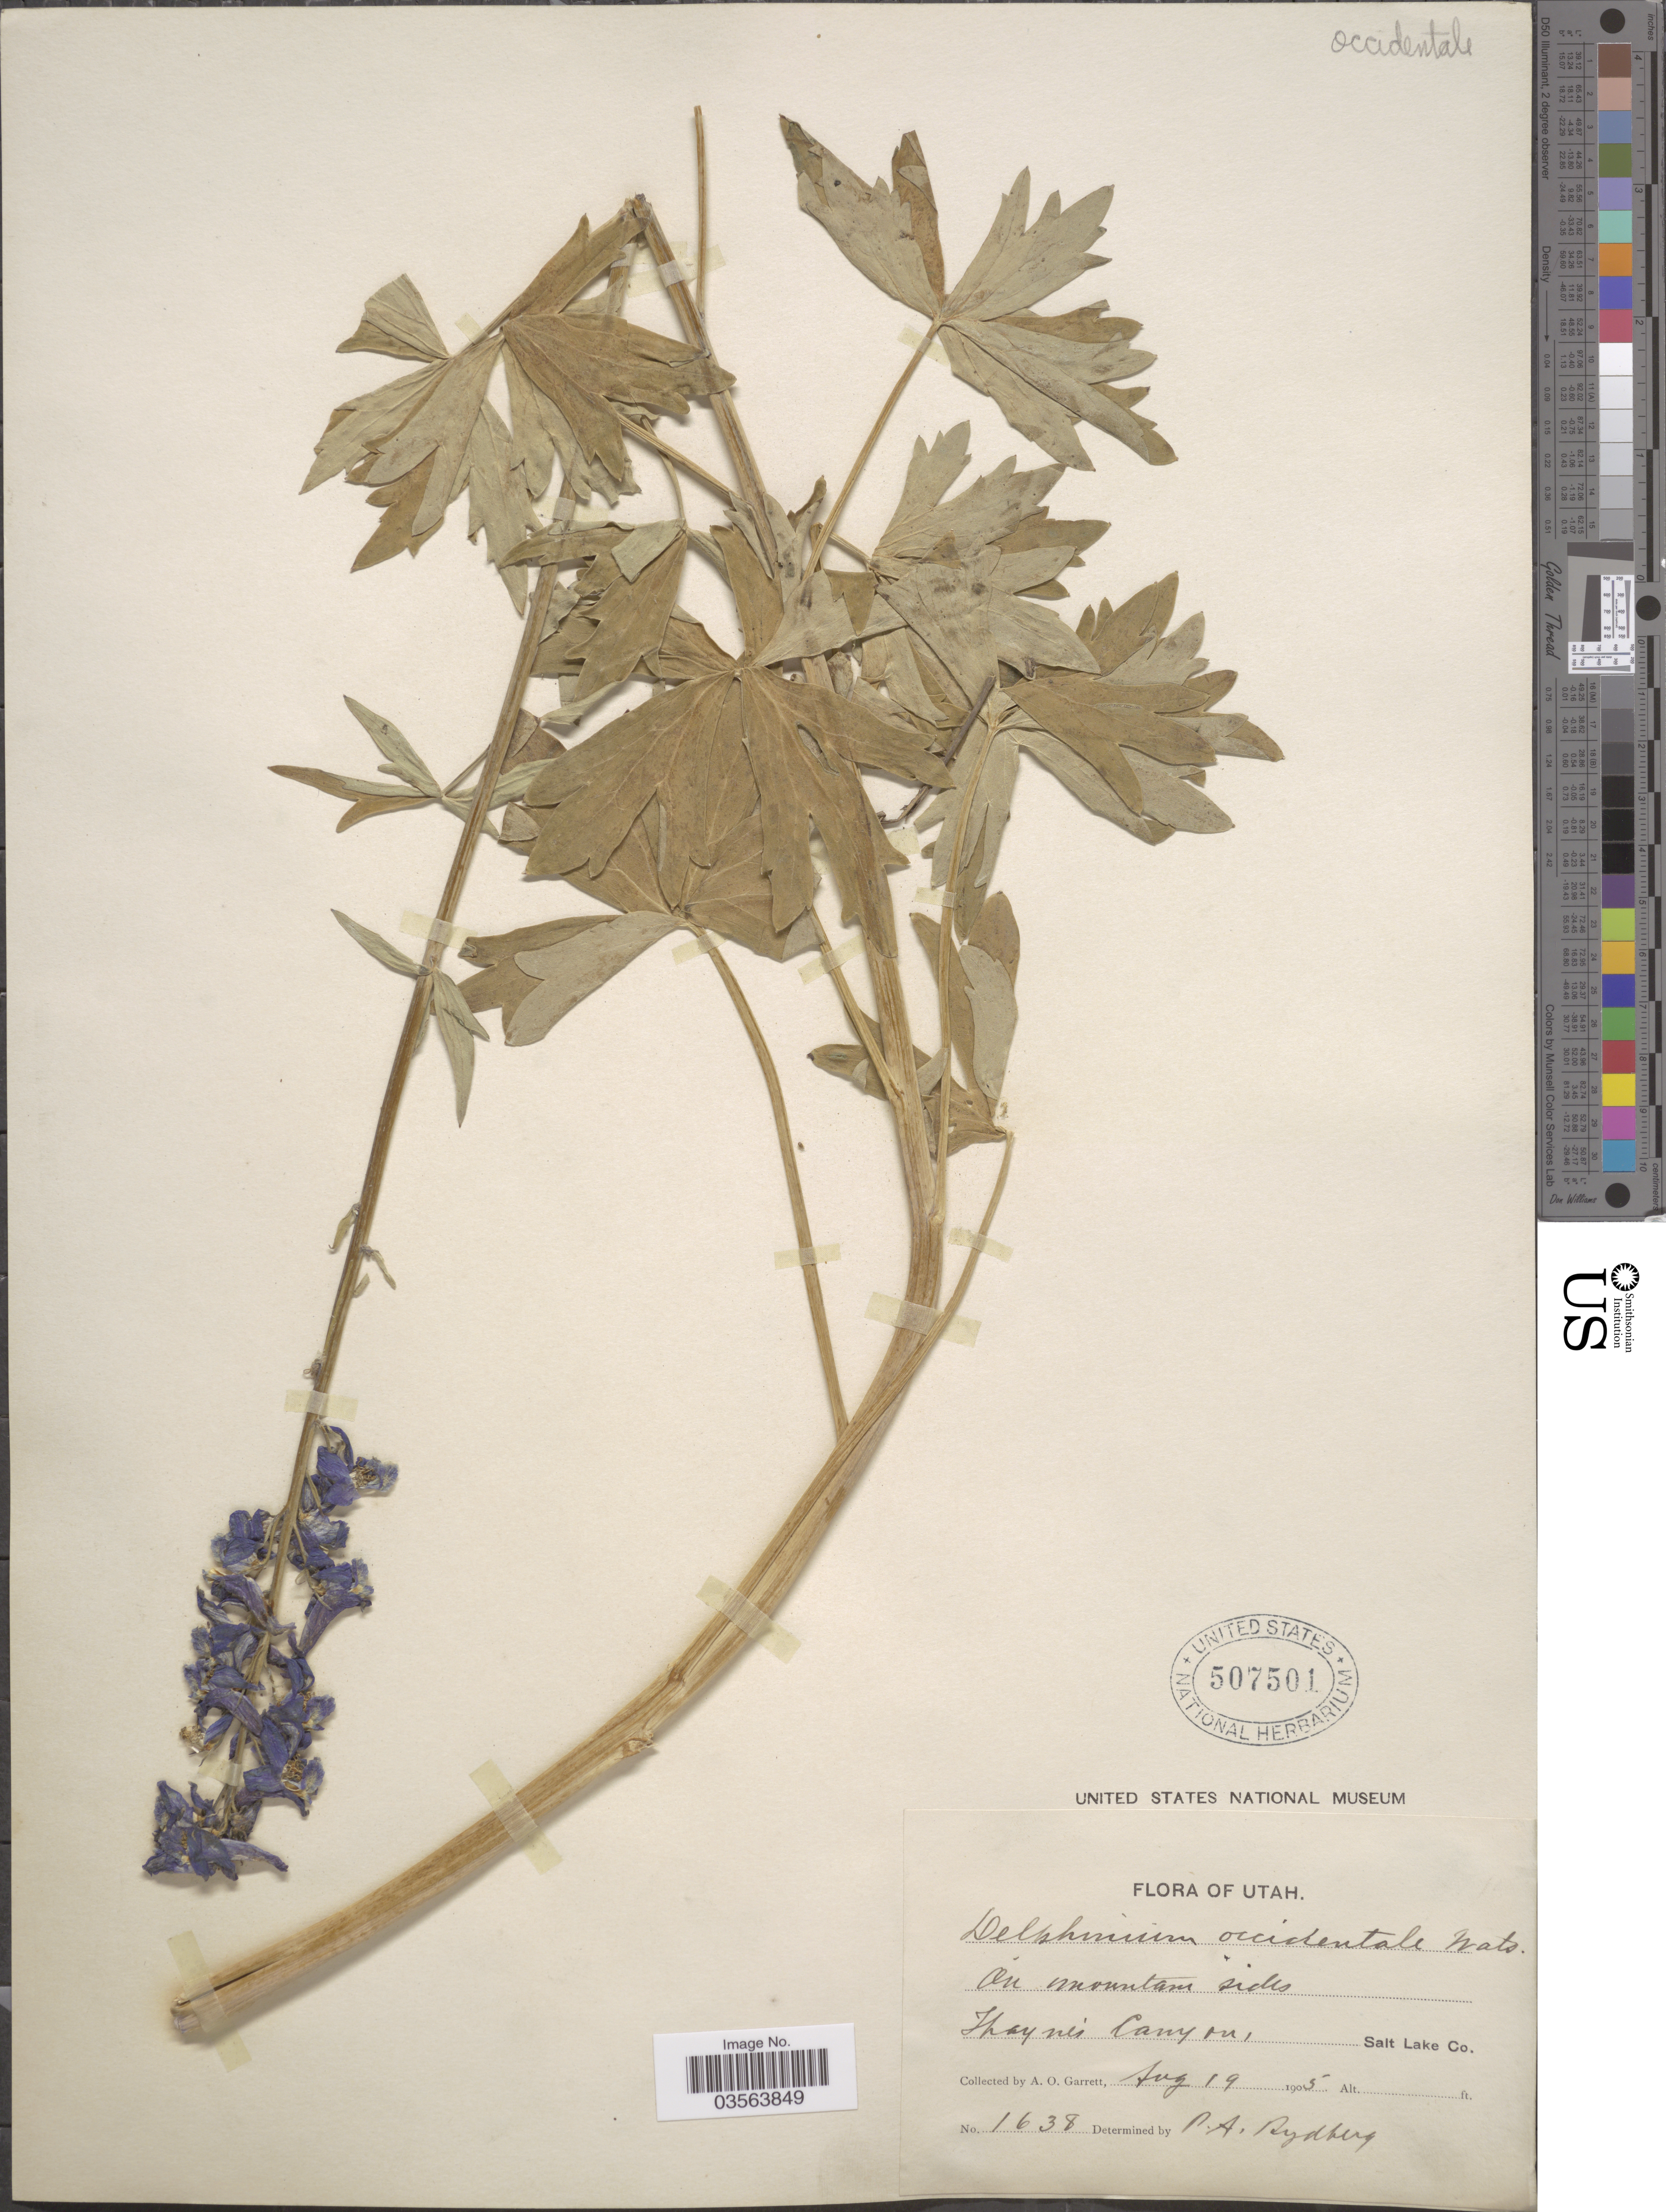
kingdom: Plantae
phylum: Tracheophyta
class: Magnoliopsida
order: Ranunculales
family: Ranunculaceae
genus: Delphinium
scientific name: Delphinium x occidentale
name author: (S. Watson) S. Watson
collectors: A. O. Garrett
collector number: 1638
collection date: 1905-08-19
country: United States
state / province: Utah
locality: On mountain sides. Thayne's Canyon, Salt Lake Co.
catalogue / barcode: US 507501